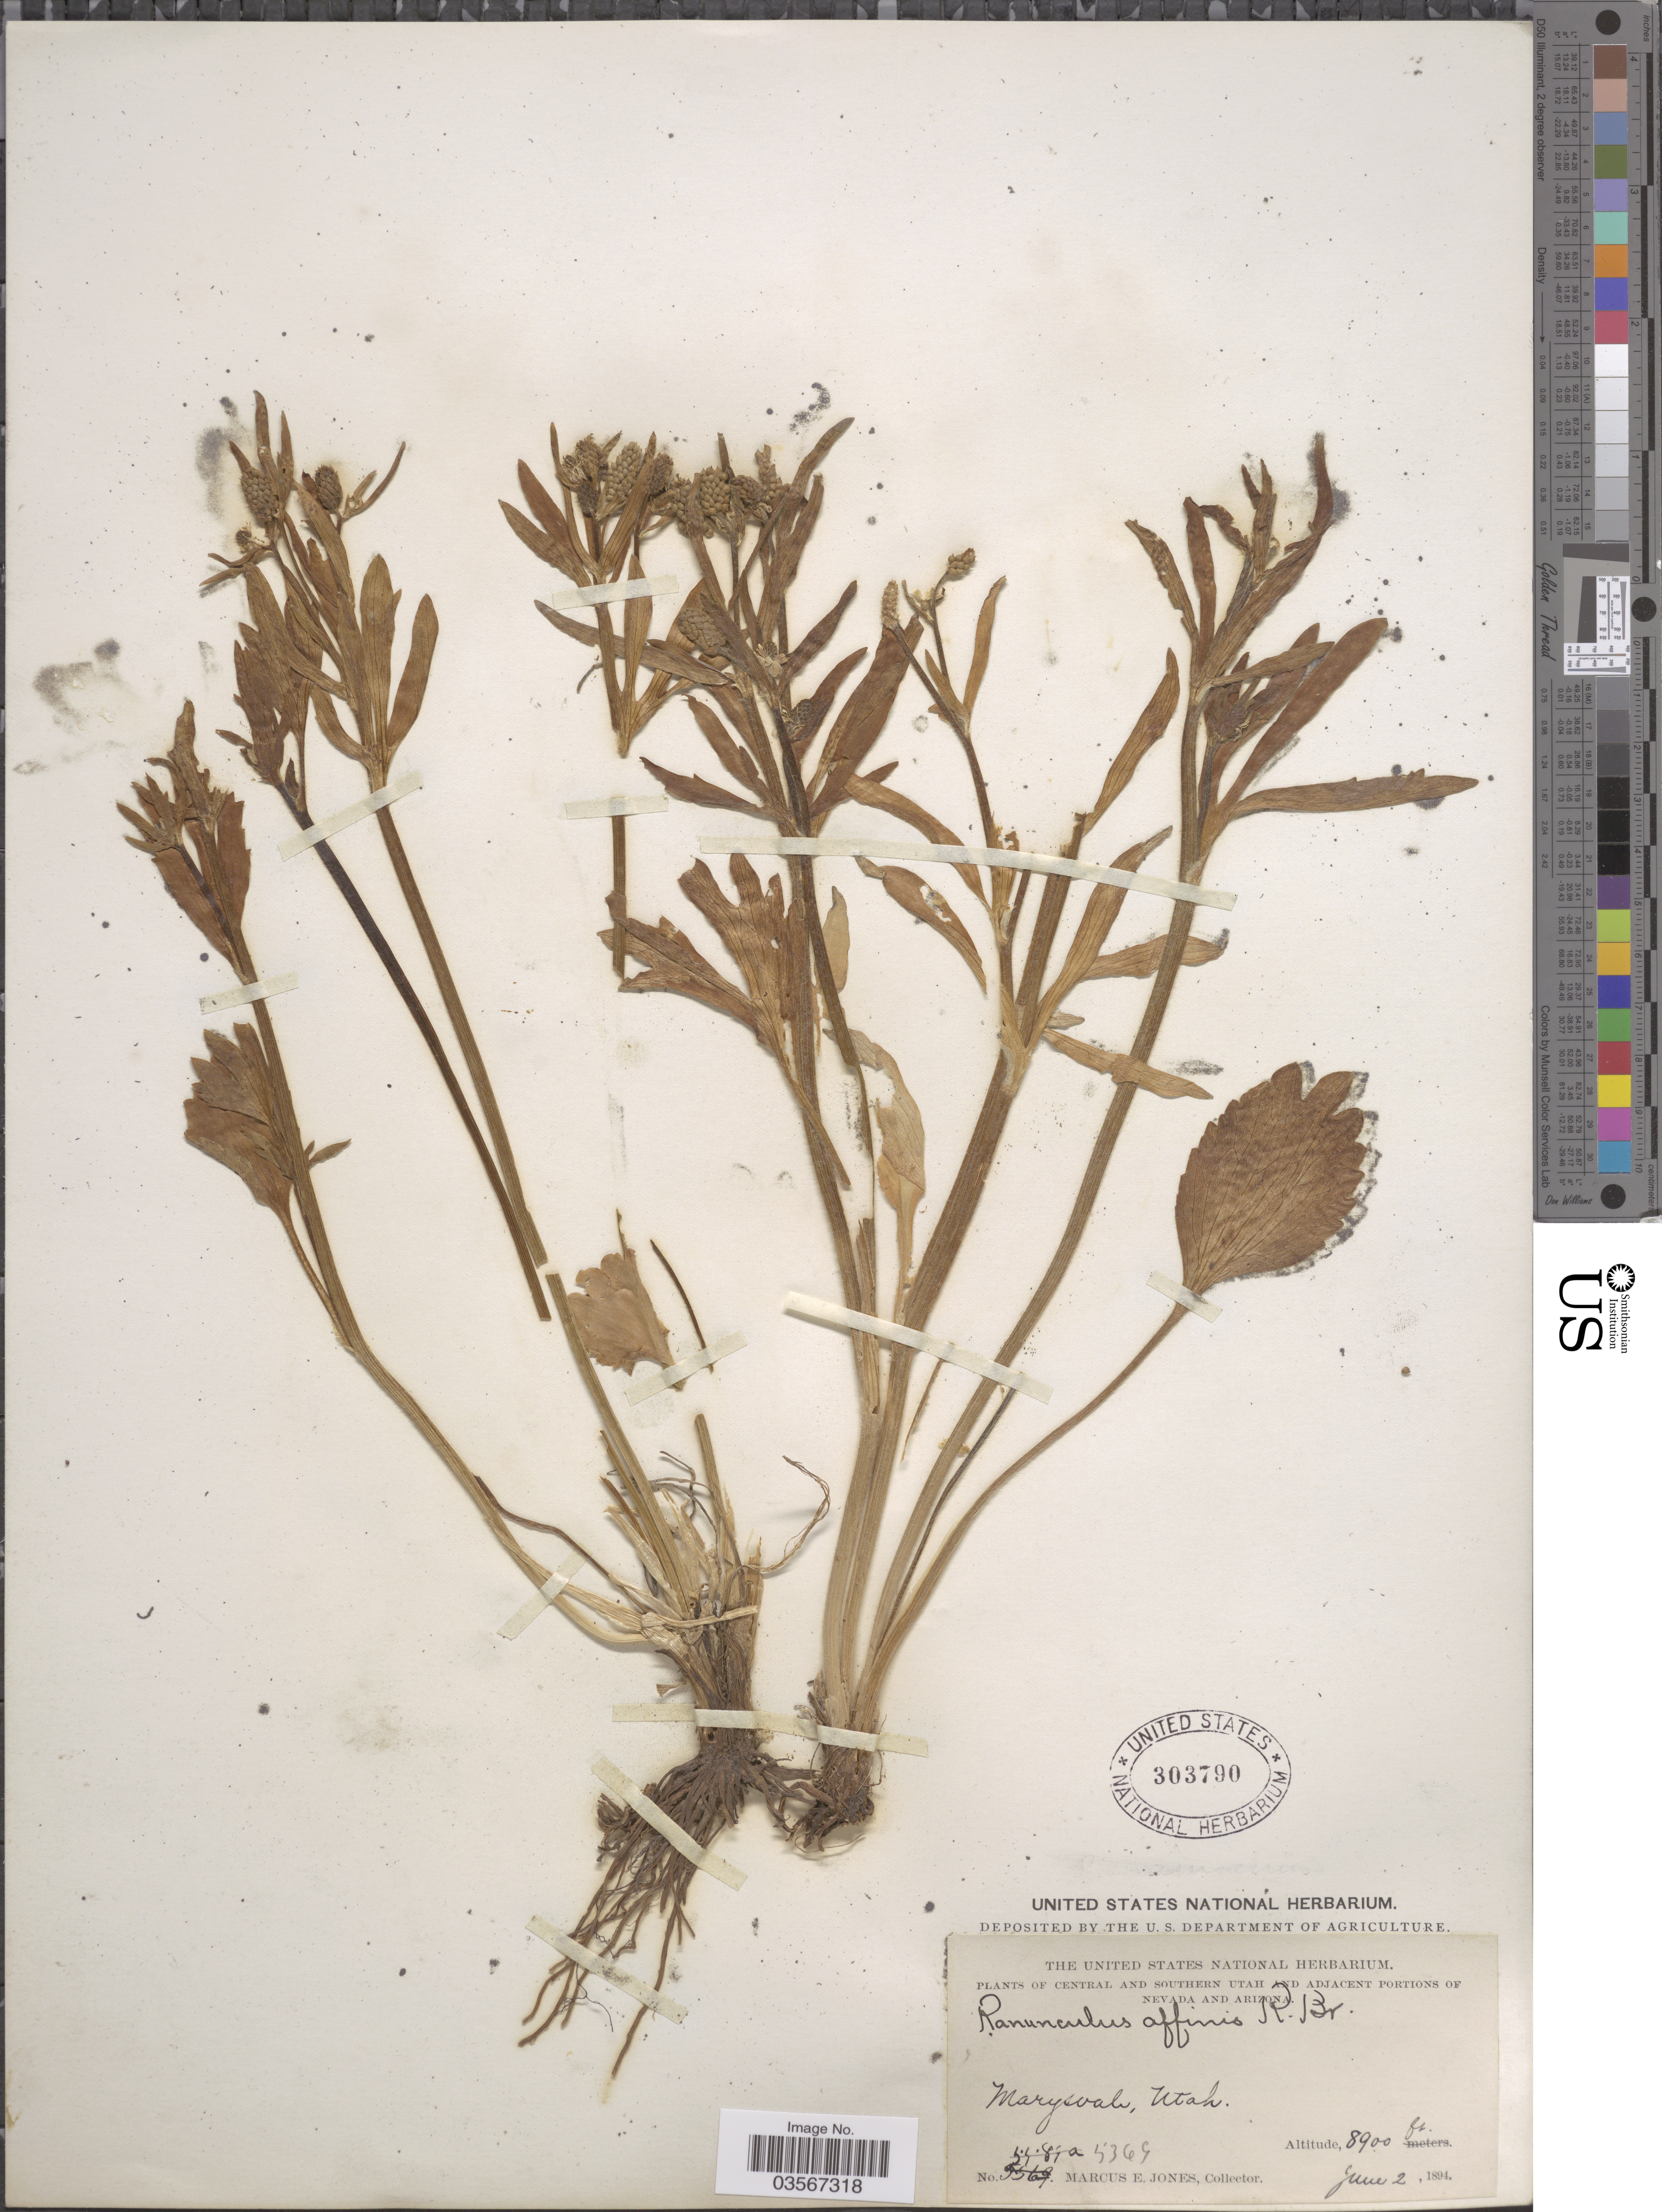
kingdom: Plantae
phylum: Tracheophyta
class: Magnoliopsida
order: Ranunculales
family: Ranunculaceae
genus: Ranunculus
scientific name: Ranunculus inamoenus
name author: Greene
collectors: M. E. Jones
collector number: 5369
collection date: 1894-06-02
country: United States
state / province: Utah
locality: Central and Southern Utah. Marysvale.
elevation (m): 2713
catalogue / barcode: US 303790